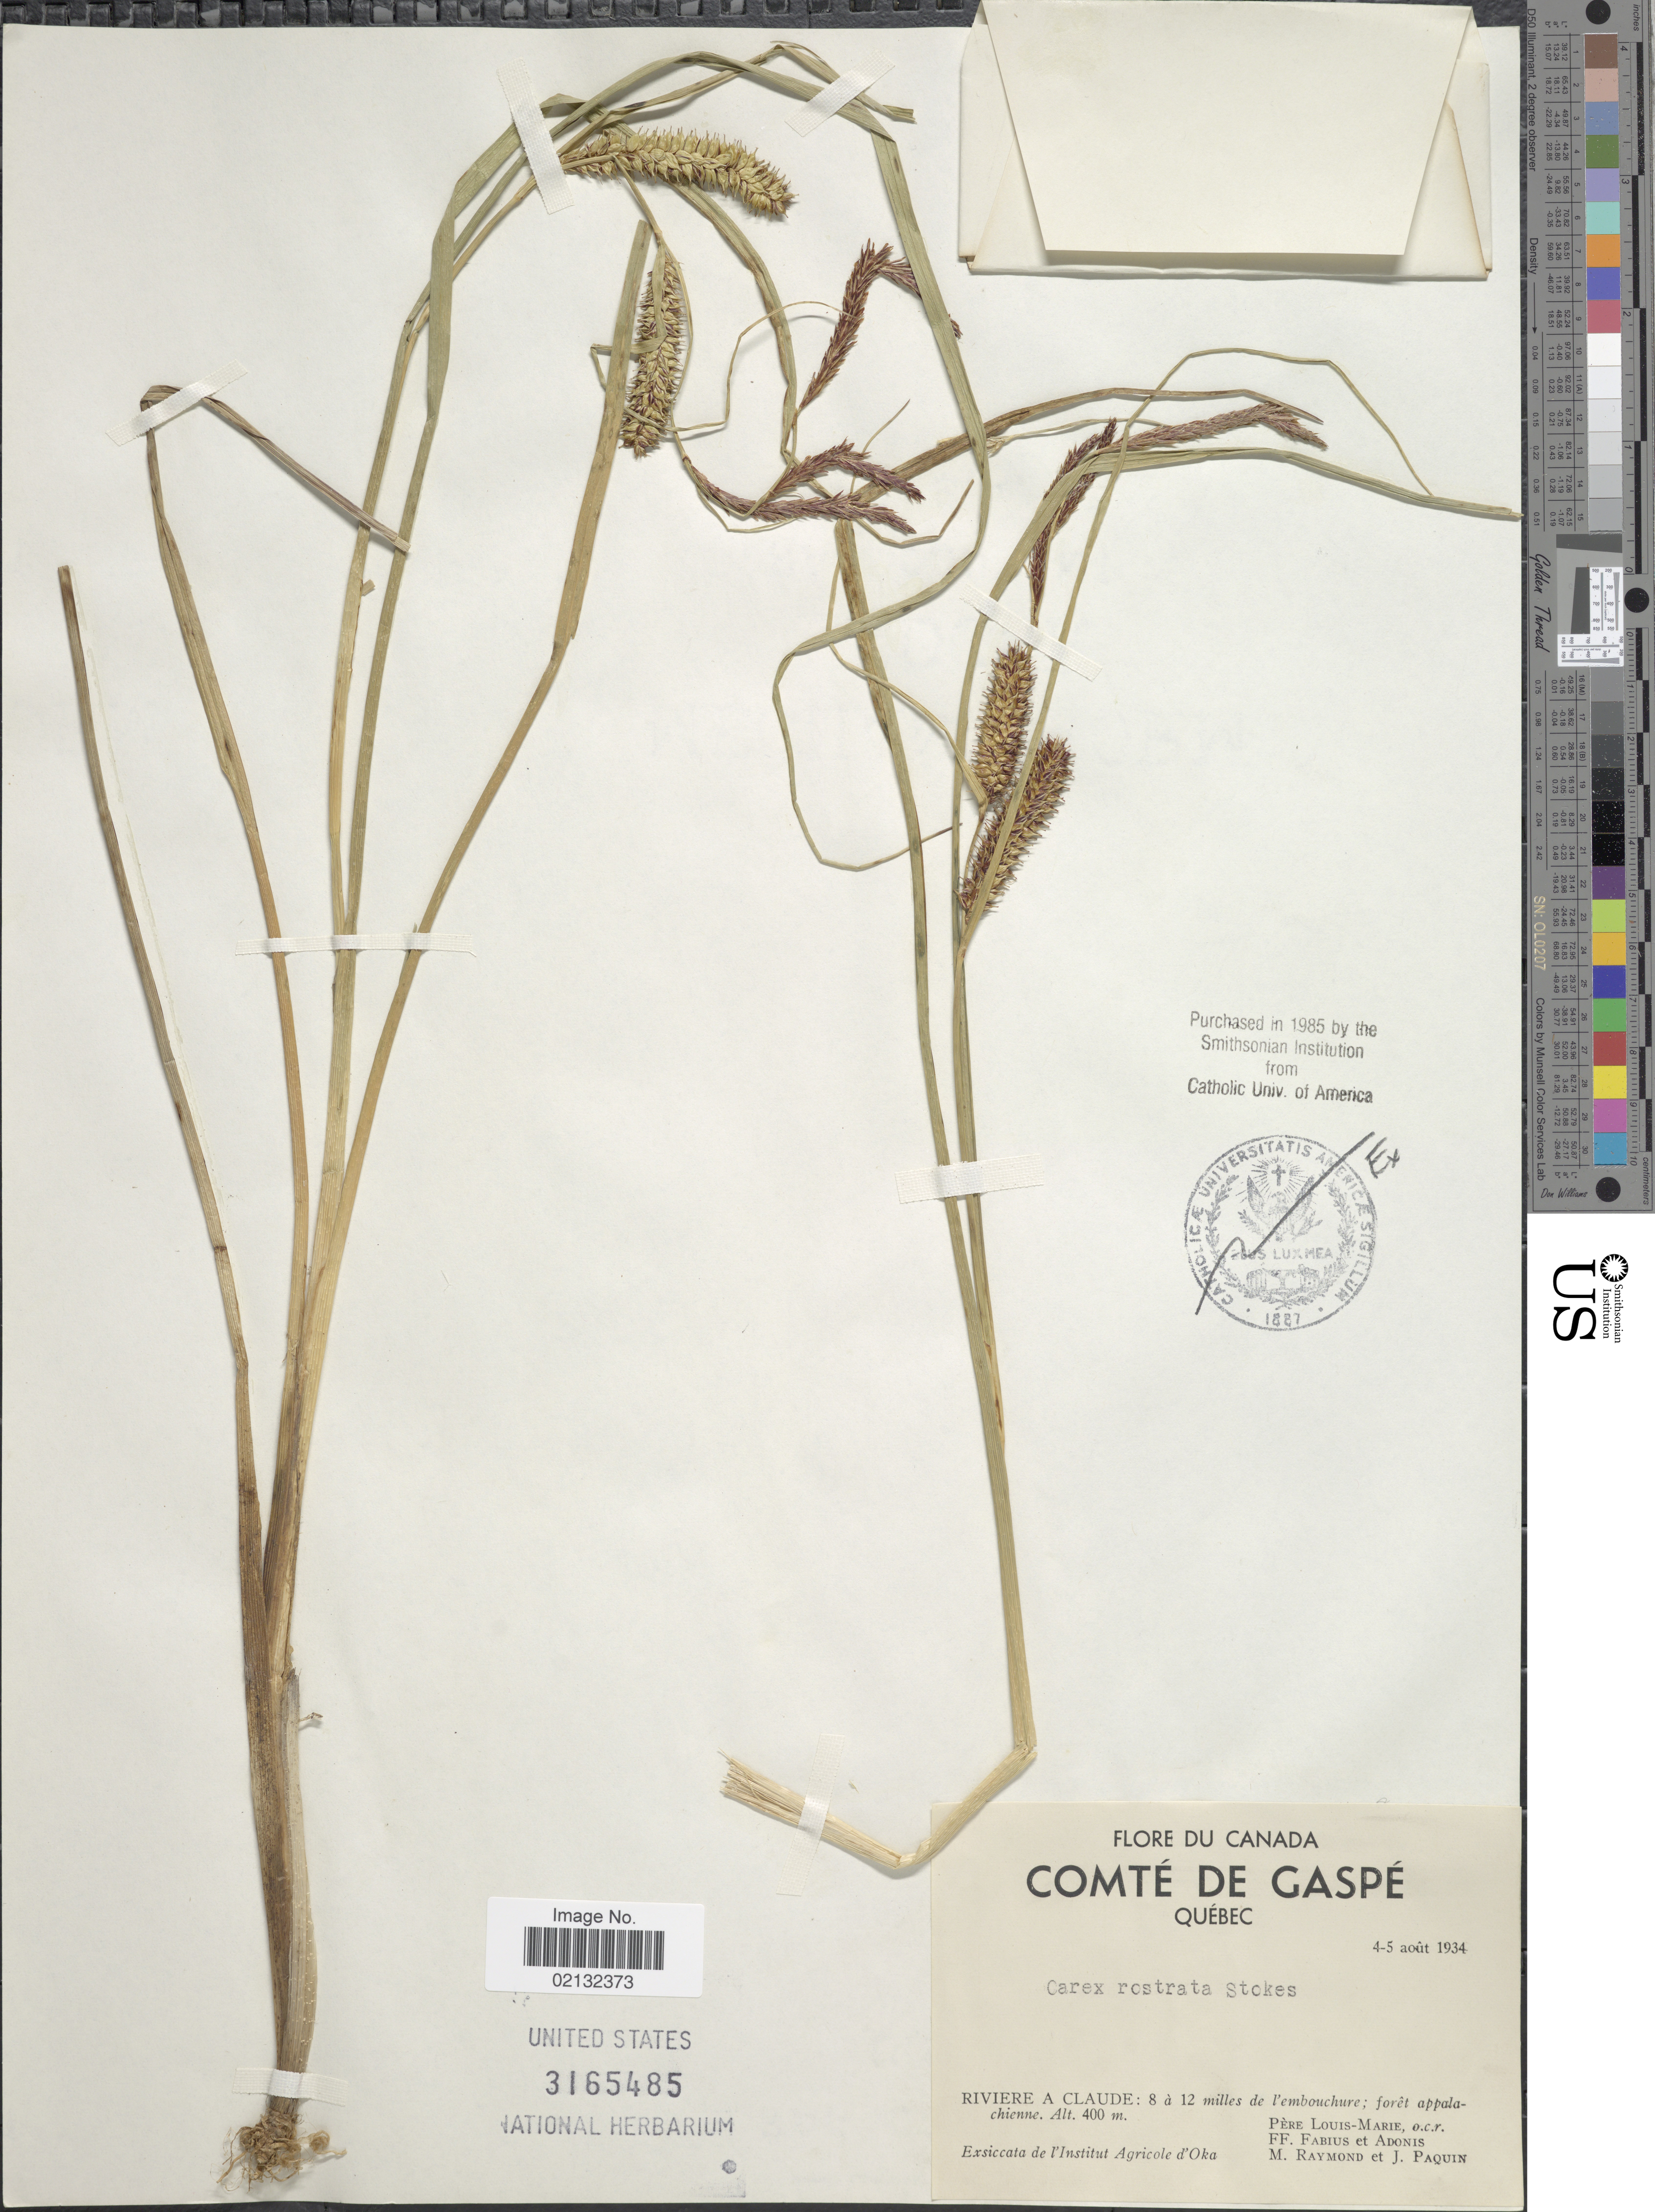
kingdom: Plantae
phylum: Tracheophyta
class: Liliopsida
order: Poales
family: Cyperaceae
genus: Carex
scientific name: Carex rostrata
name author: Stokes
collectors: L.-M. LaLonde, F. Fabius, Adonis, M. Raymond & Paquin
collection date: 1934-08-04/1934-08-05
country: Canada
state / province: Quebec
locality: Comte de Gaspe, Riviere a Claude: 8 a 12 miles d l'embouchure; foret appachienne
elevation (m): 400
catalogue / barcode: US 3165485